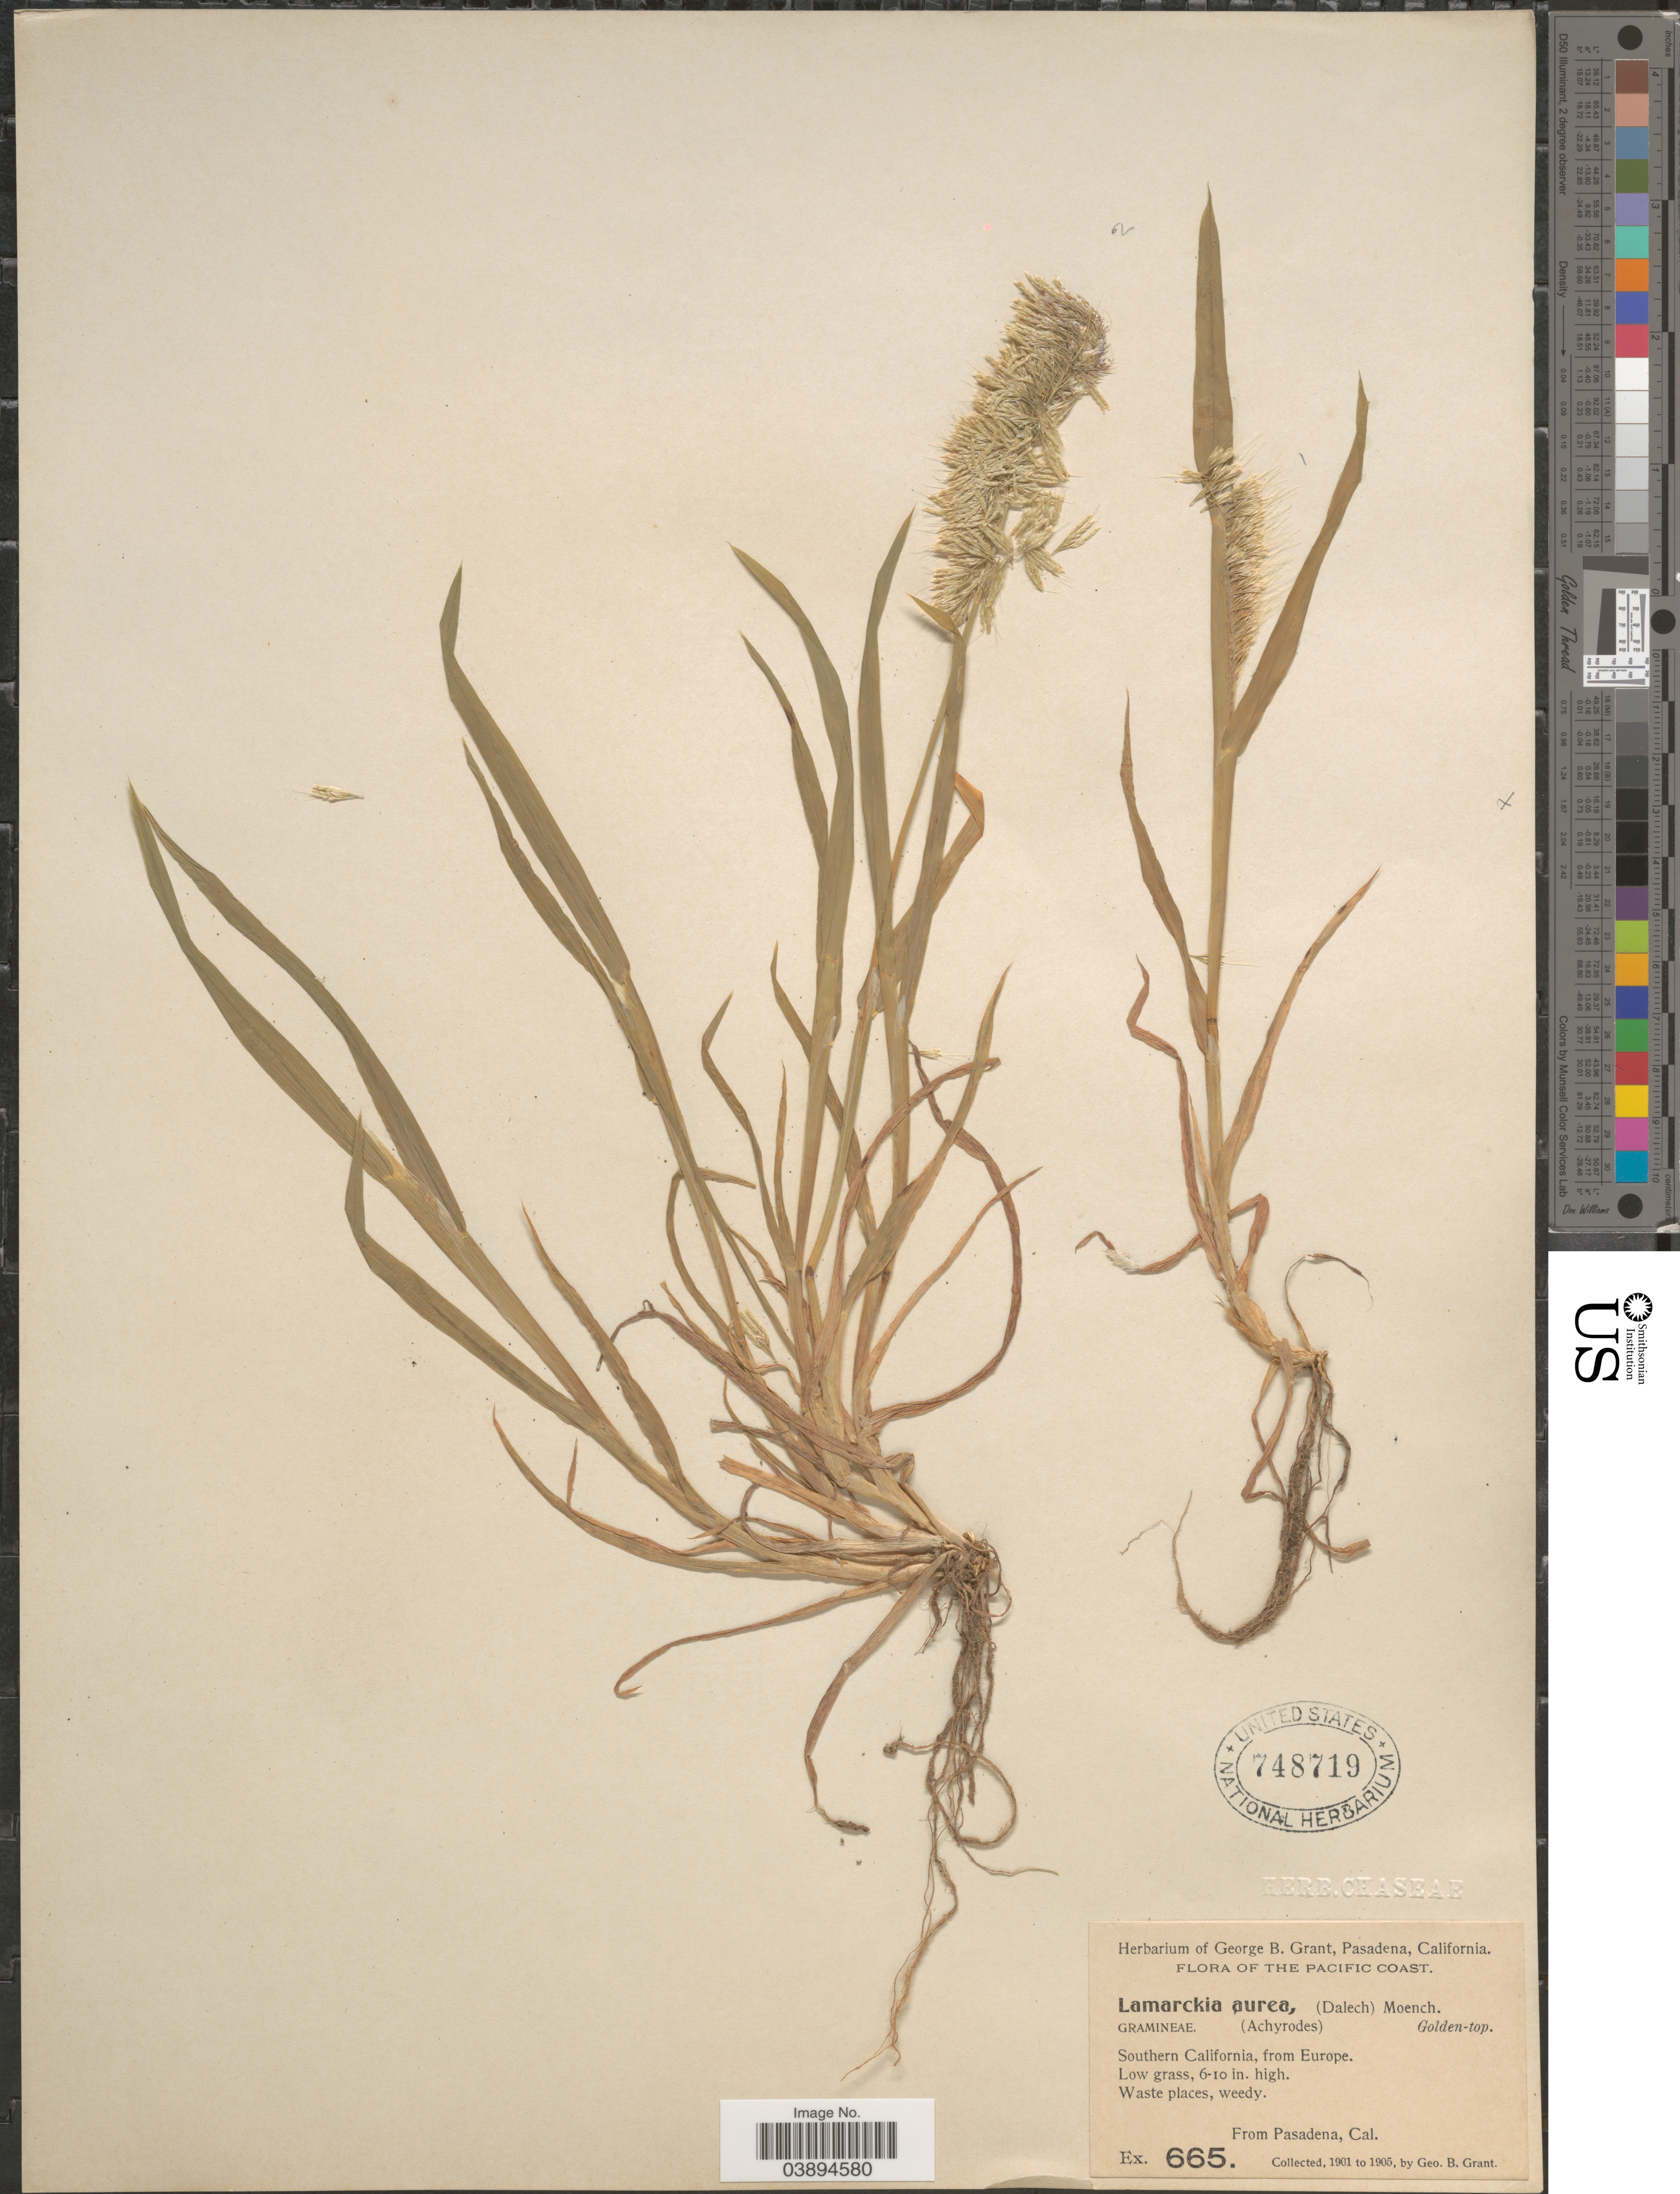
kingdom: Plantae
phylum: Tracheophyta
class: Liliopsida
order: Poales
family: Poaceae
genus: Lamarckia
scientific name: Lamarckia aurea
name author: (L.) Moench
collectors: G. Grant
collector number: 665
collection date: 1901/1905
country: United States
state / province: California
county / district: Los Angeles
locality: The Pacific Coast. Southern California. Pasadena.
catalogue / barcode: US 748719